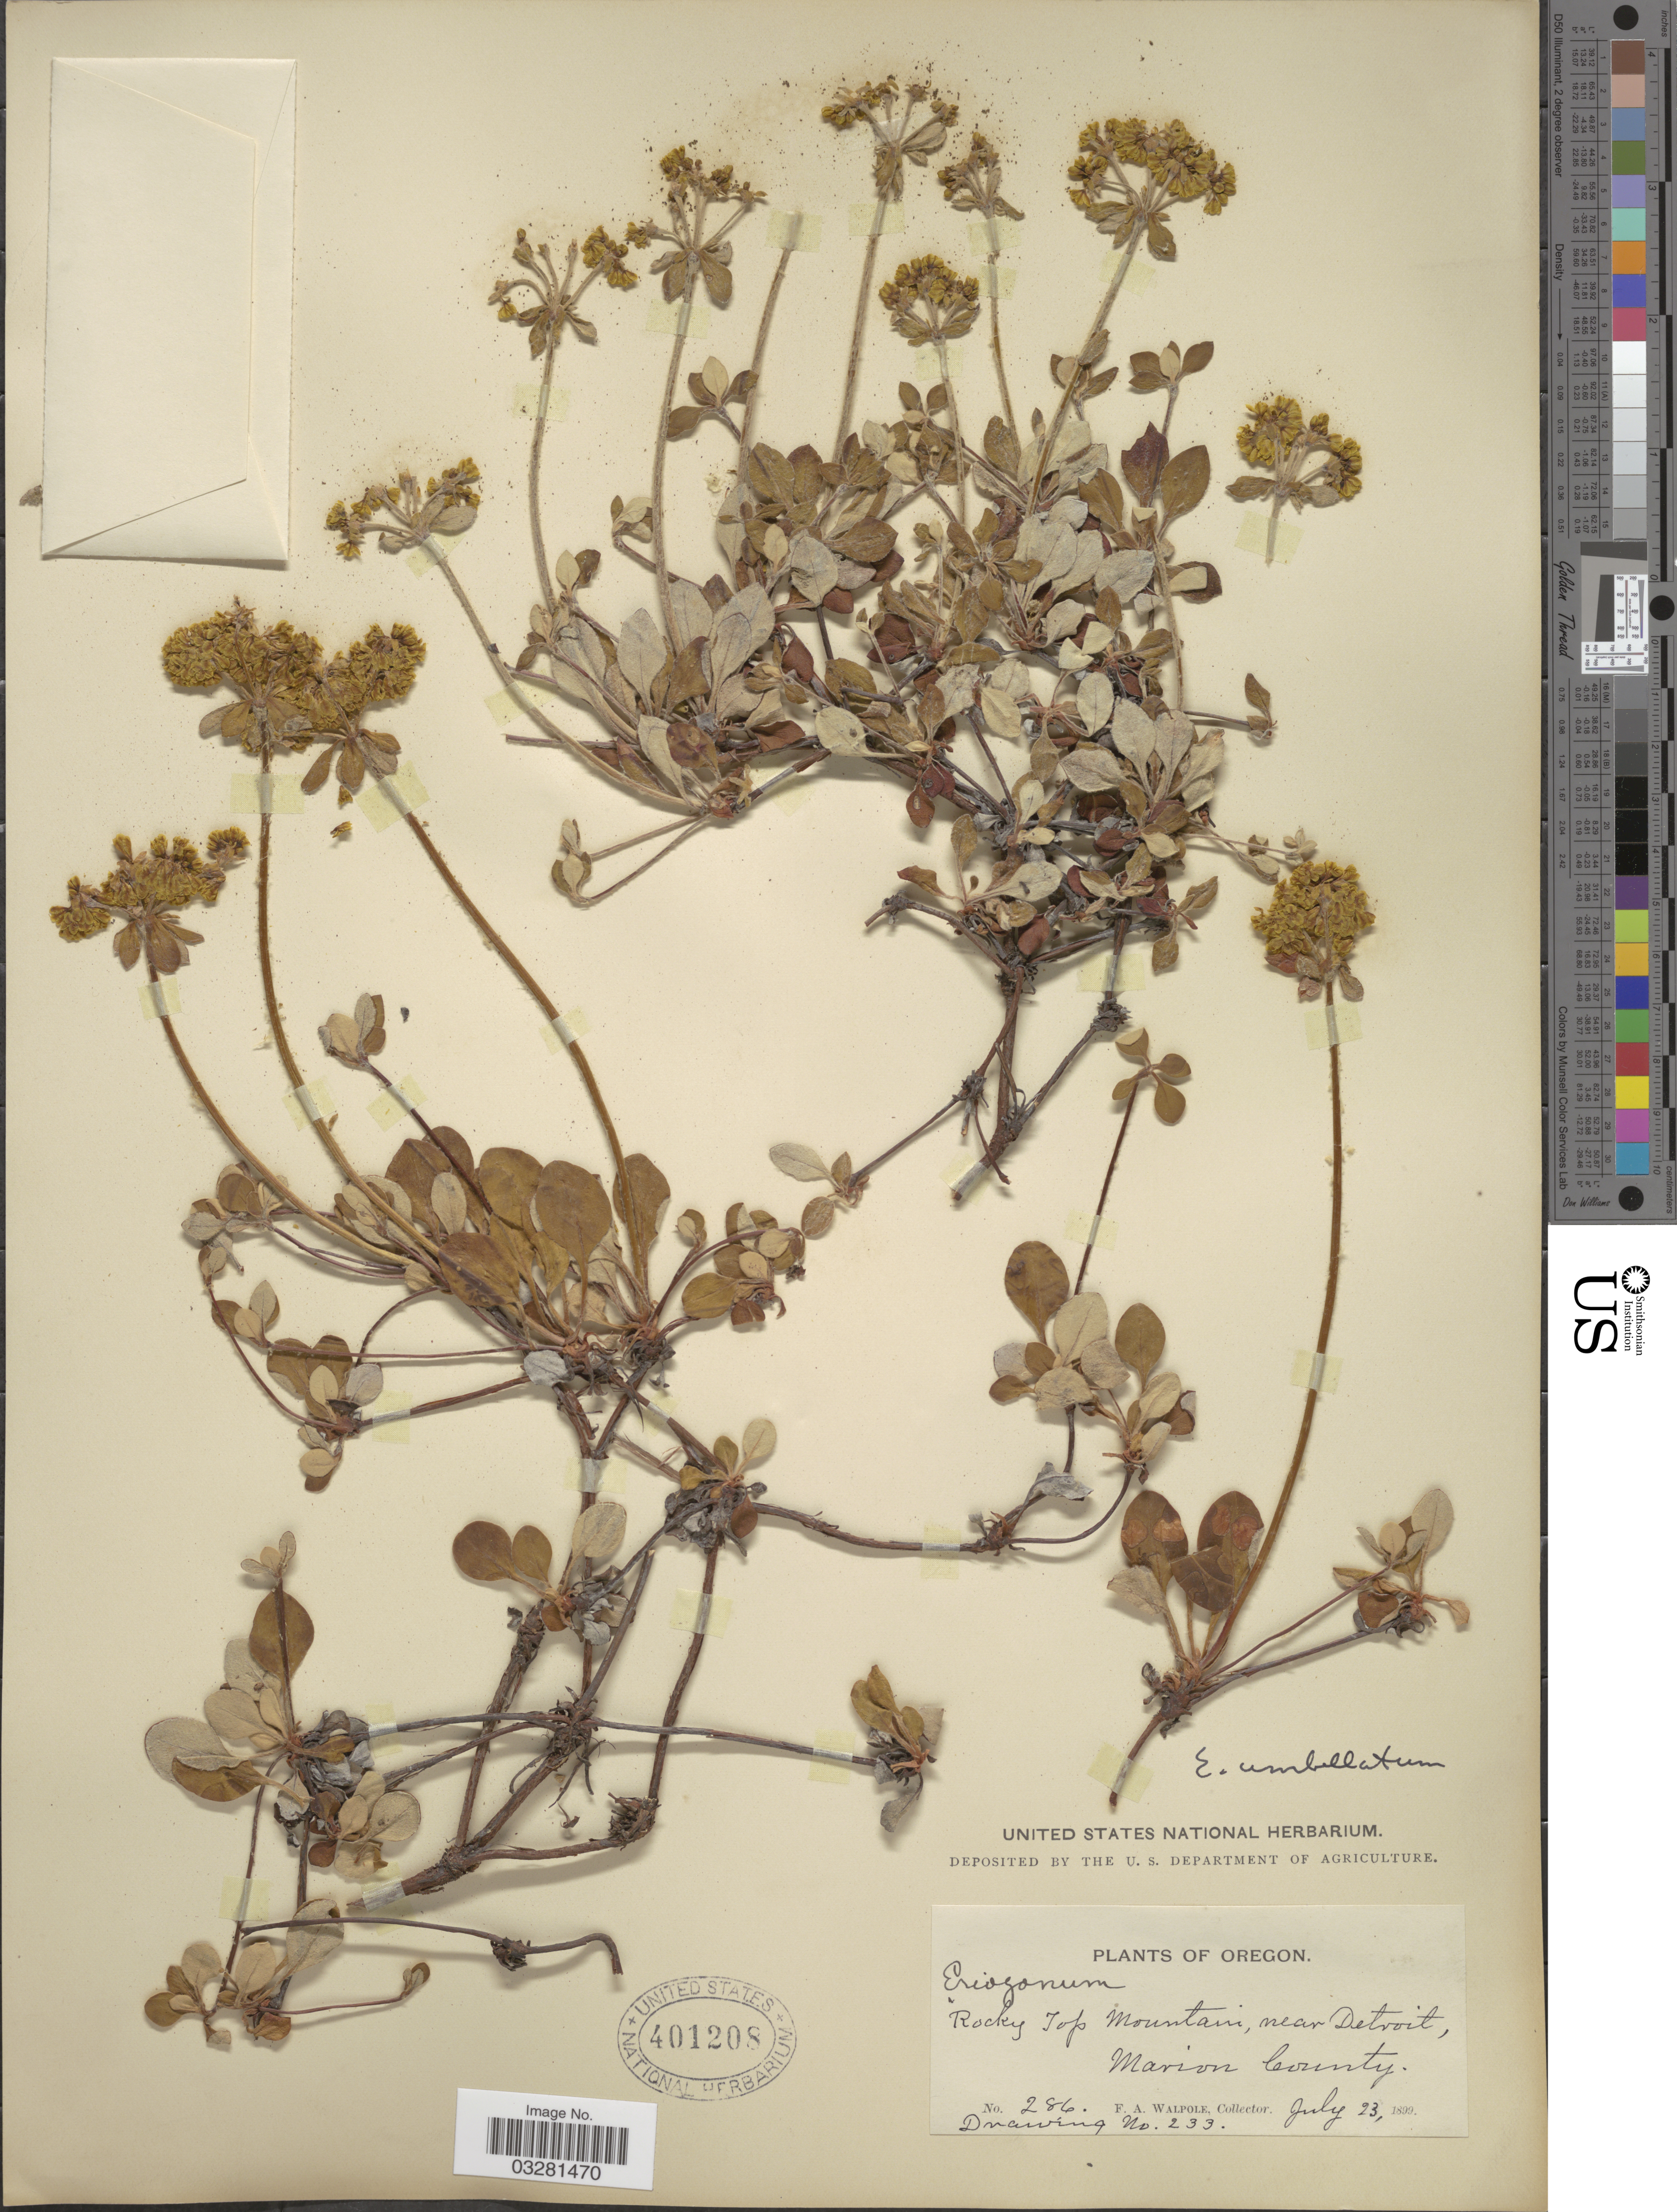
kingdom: Plantae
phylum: Tracheophyta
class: Magnoliopsida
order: Caryophyllales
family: Polygonaceae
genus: Eriogonum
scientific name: Eriogonum umbellatum var. umbellatum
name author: Torr.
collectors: F. Walpole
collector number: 286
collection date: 1899-07-23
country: United States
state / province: Oregon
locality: Rocky Top Mountain, near Detroit, Marion County.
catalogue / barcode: US 401208